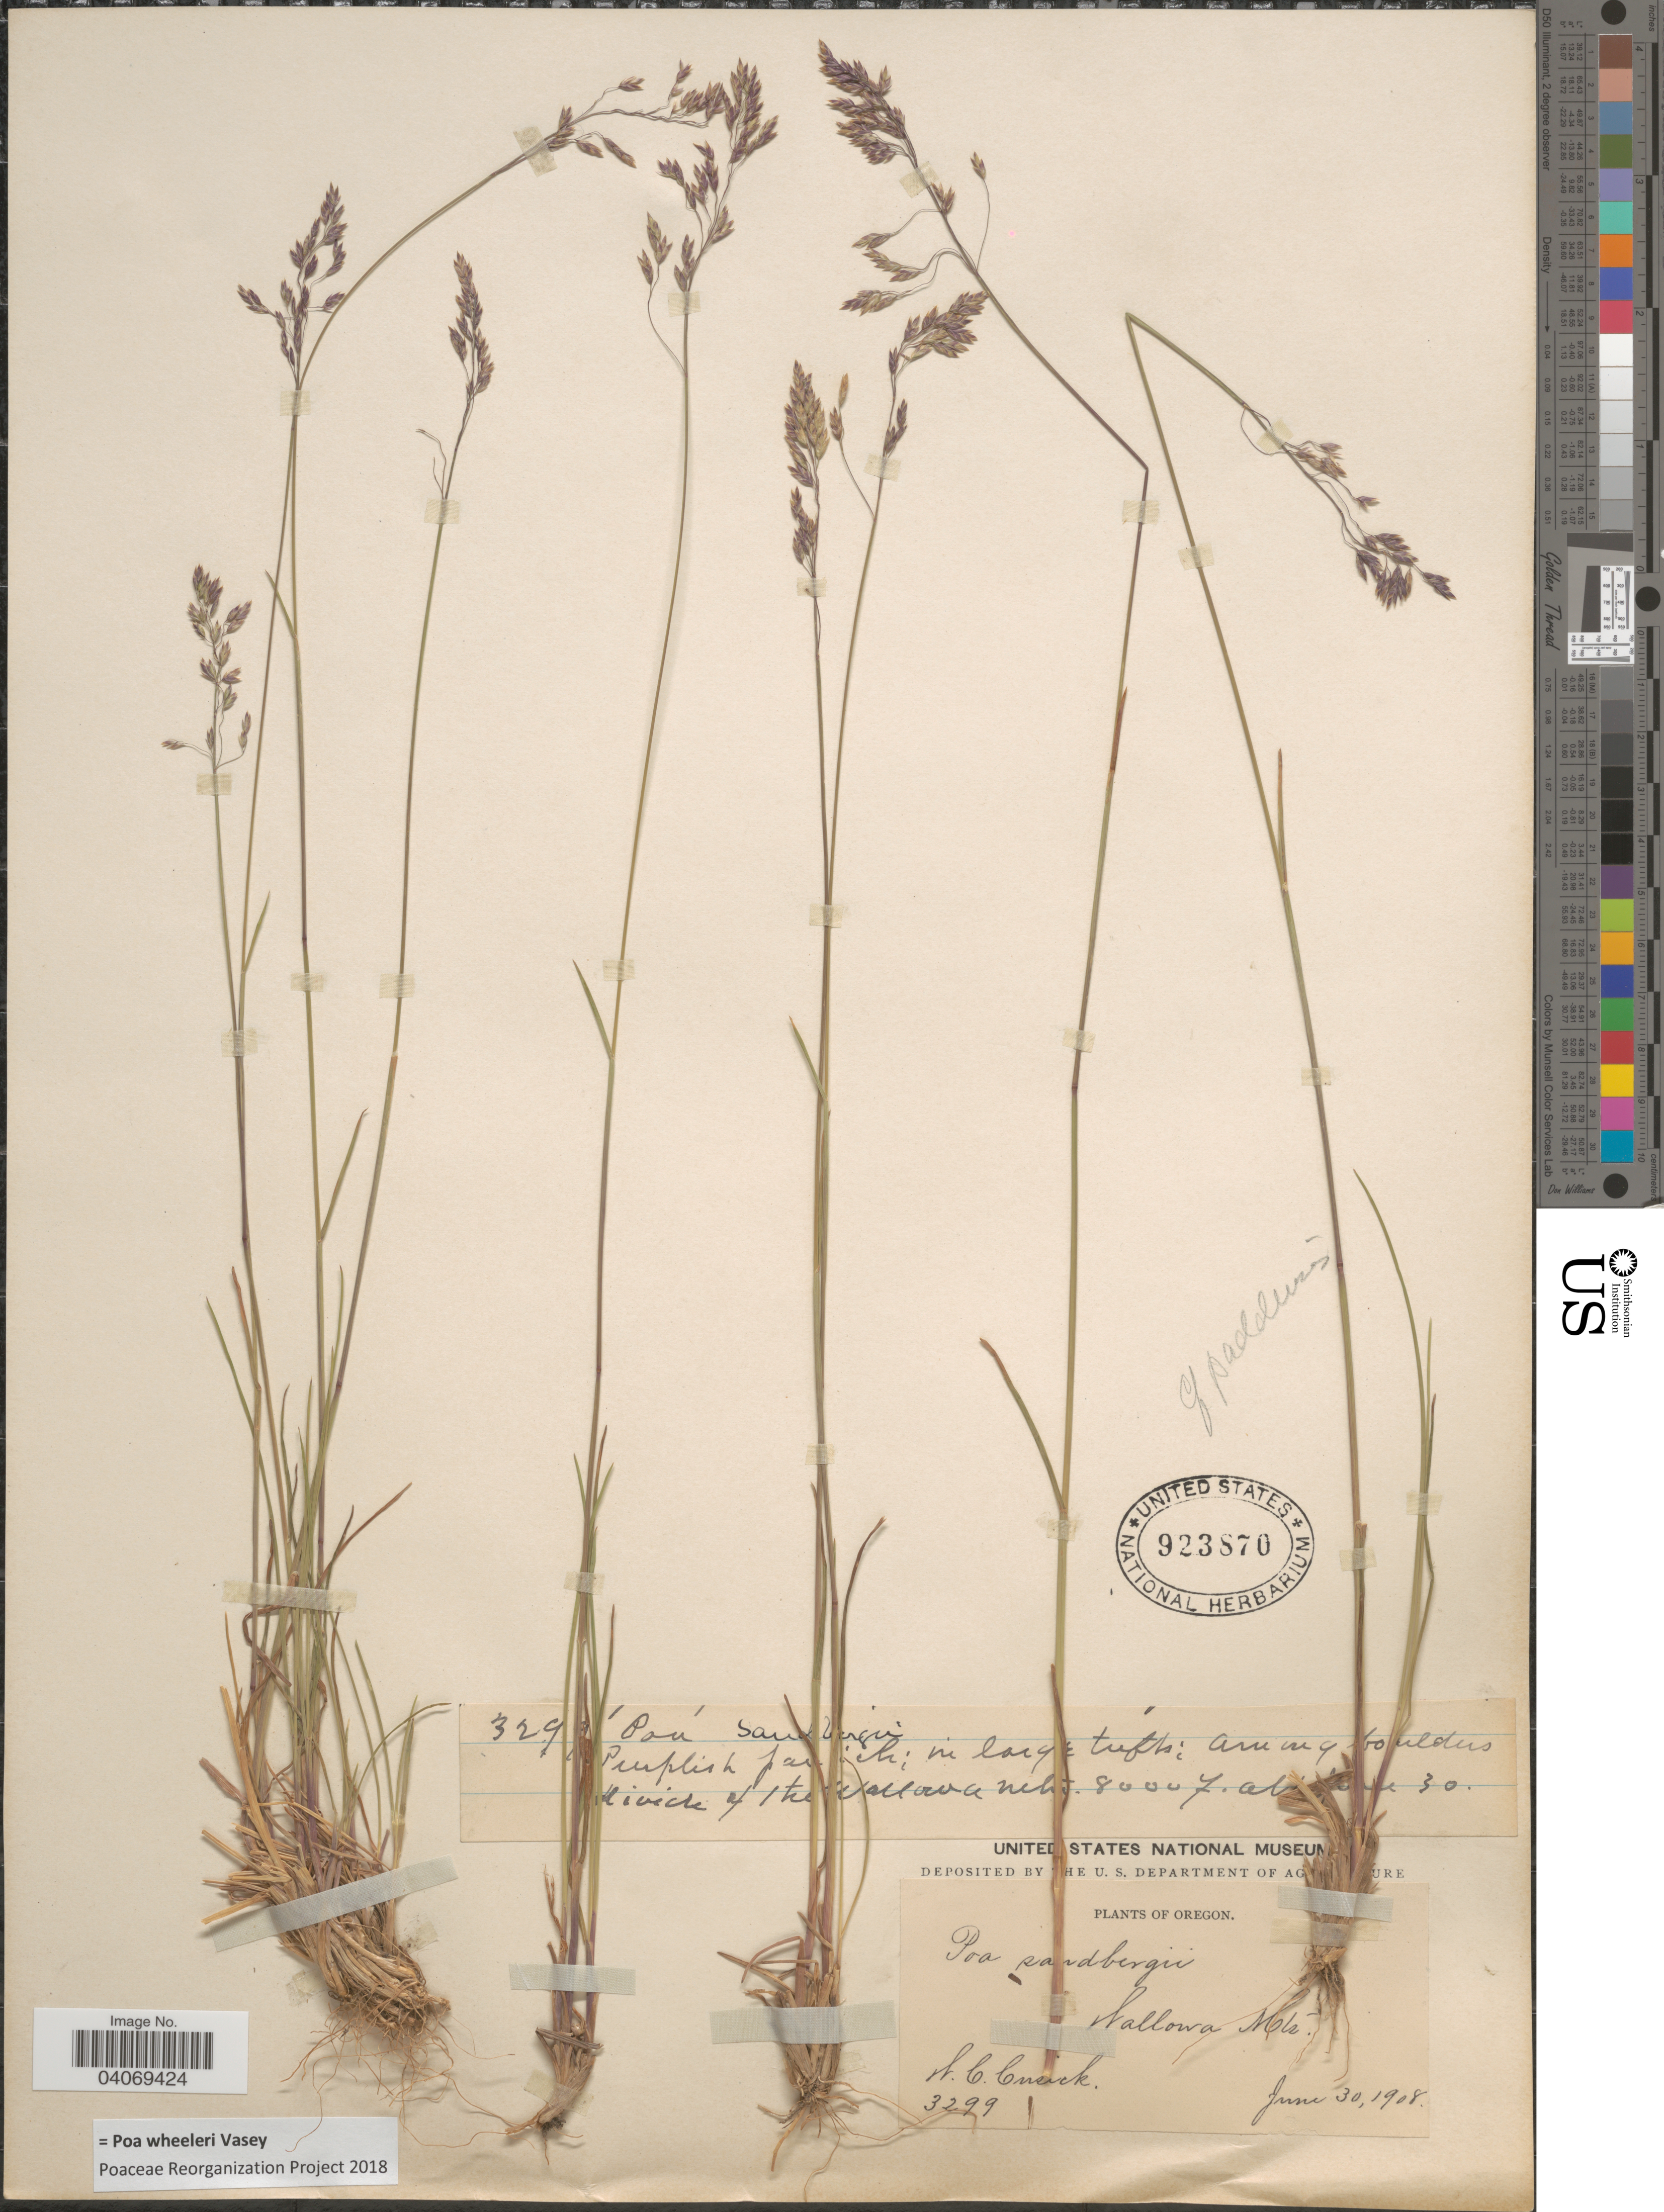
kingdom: Plantae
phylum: Tracheophyta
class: Liliopsida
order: Poales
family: Poaceae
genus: Poa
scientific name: Poa wheeleri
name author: Vasey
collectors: W. C. Cusick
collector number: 3299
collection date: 1908-06-30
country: United States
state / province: Oregon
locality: Among boulders divide of the Wallowa Mts.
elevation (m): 2438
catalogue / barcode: US 923870